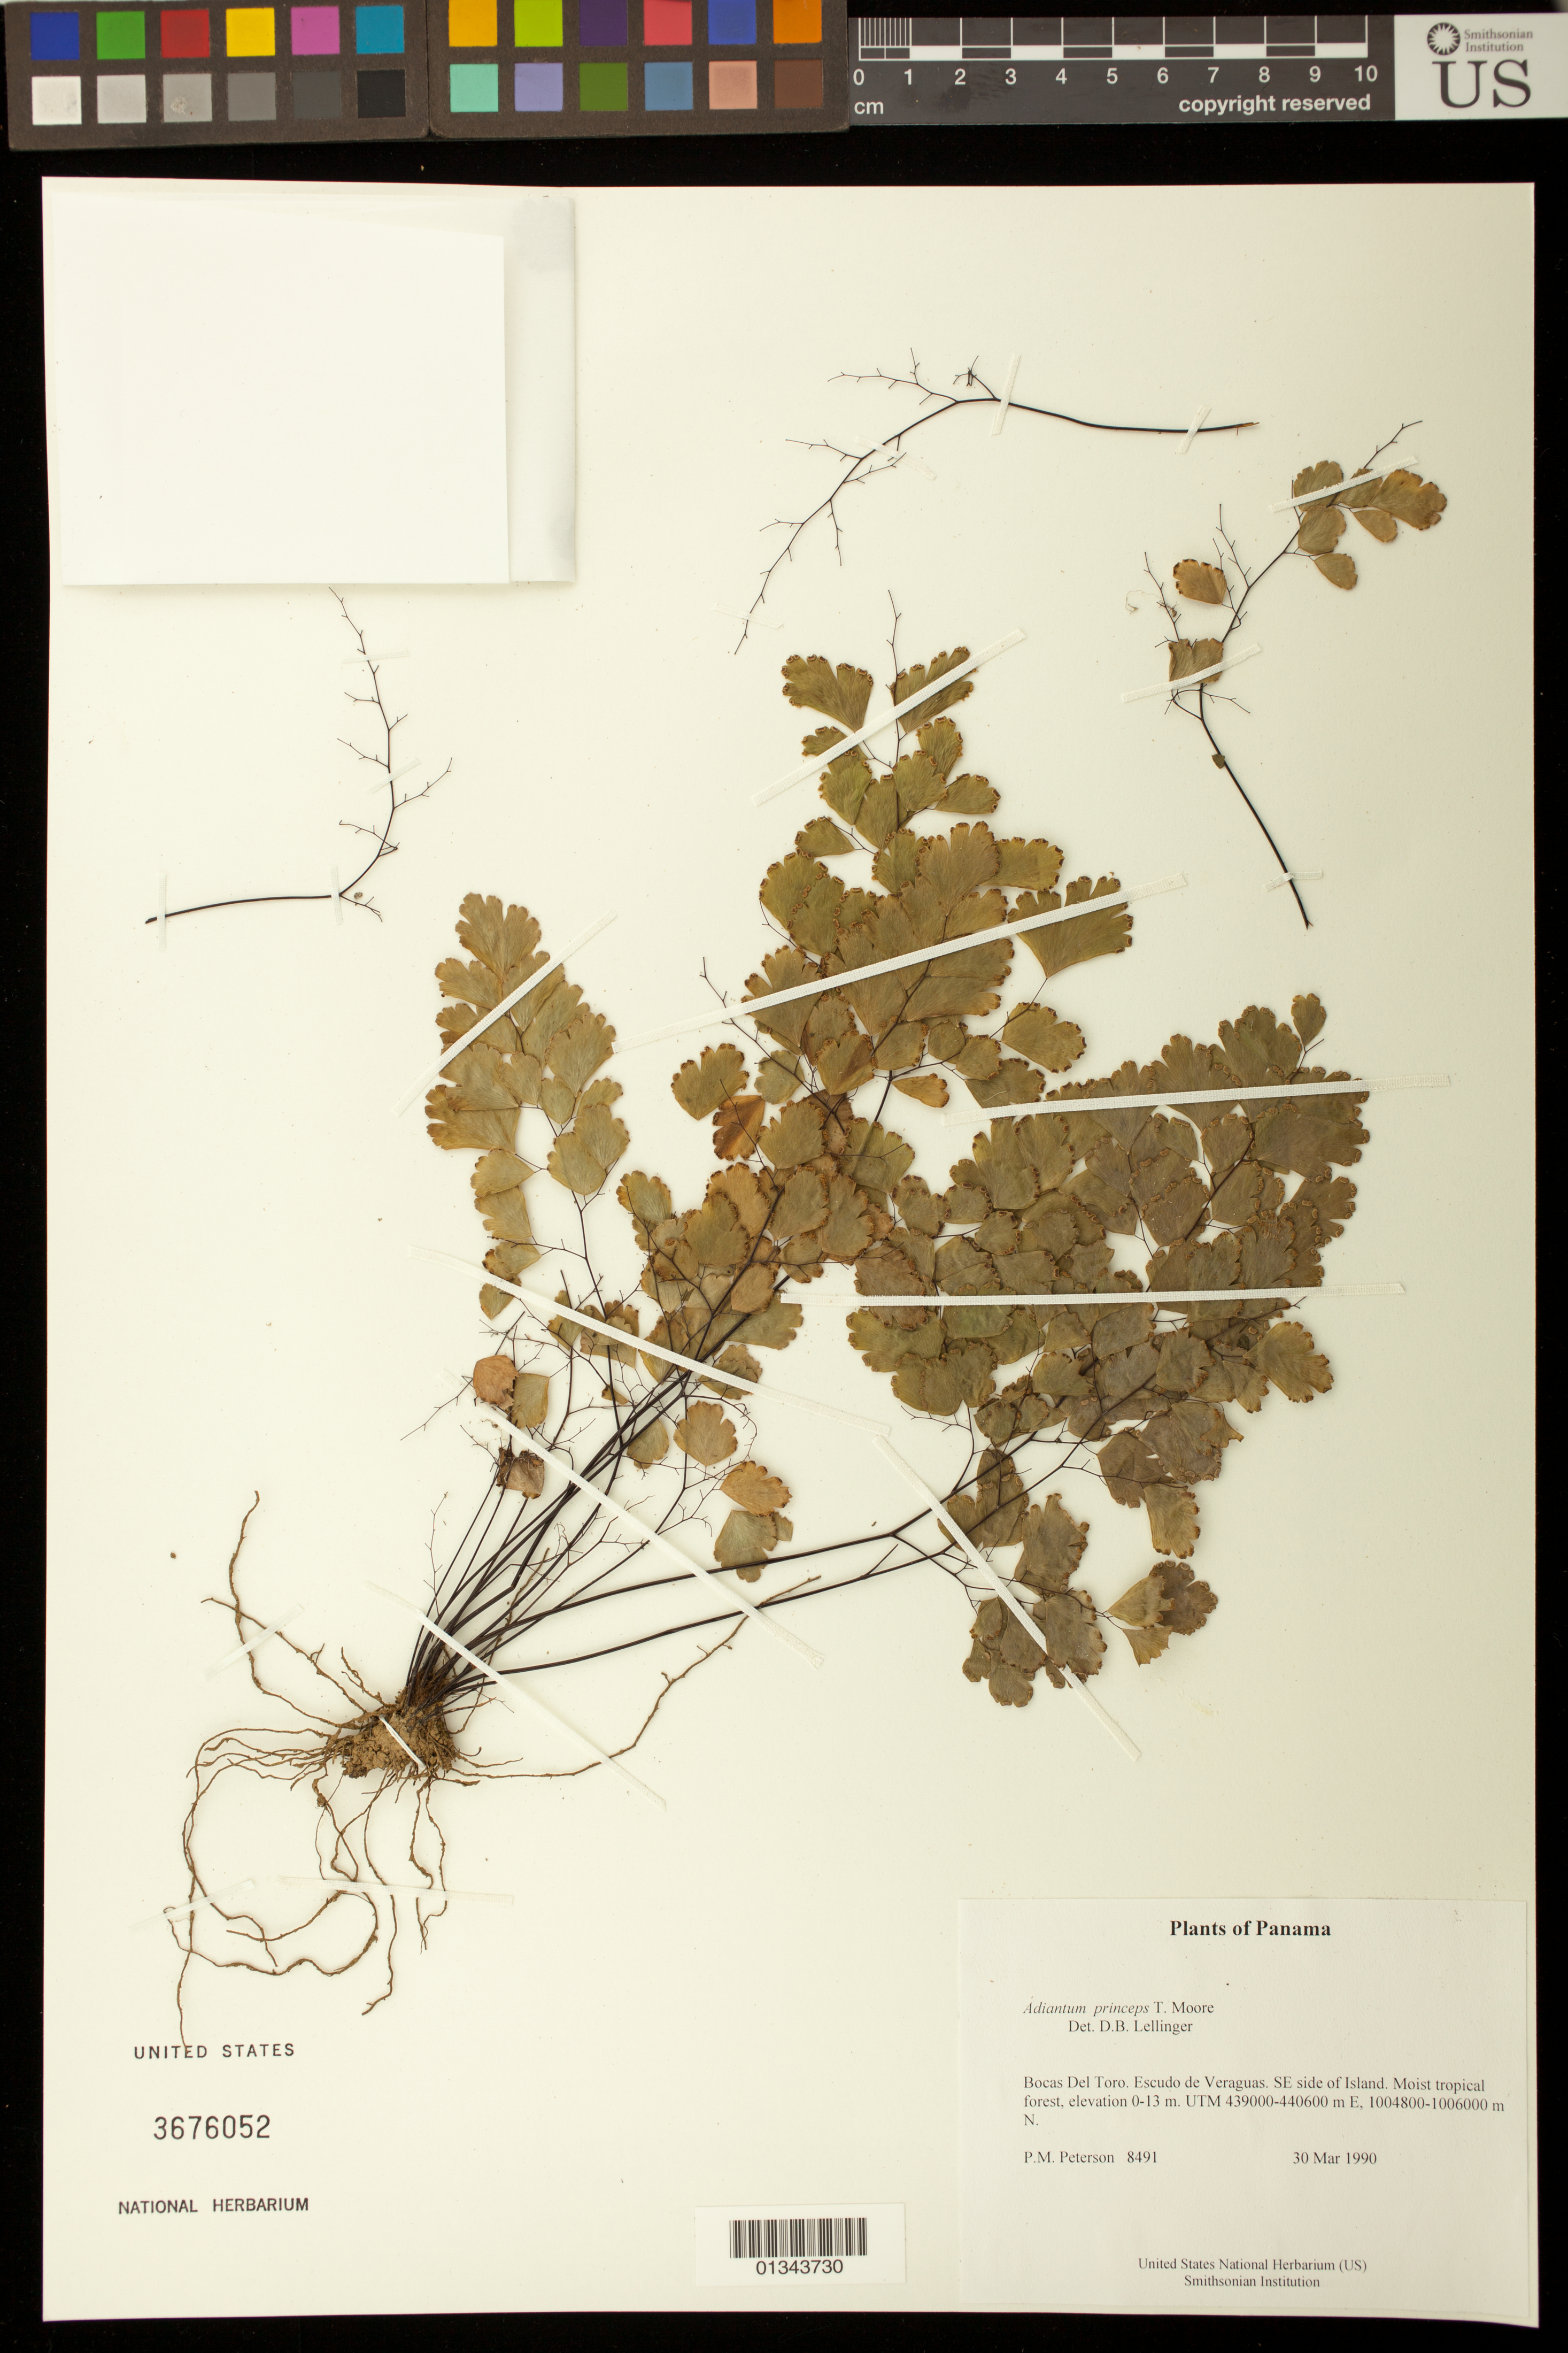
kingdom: Plantae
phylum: Tracheophyta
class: Polypodiopsida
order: Polypodiales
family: Pteridaceae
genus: Adiantum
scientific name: Adiantum princeps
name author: T. Moore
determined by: Lellinger, David B., (BOT), Smithsonian Institution - National Museum of Natural History (UNITED STATES)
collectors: P. M. Peterson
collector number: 8491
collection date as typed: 30 Mar 1990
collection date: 1990-03-30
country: Panama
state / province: Bocas del Toro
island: Escudo de Veraguas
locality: SE side of Island.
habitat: Moist tropical forest, UTM 439000-440600 m E. to 1004800-1006000 m N.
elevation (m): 0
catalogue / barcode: US 3676052